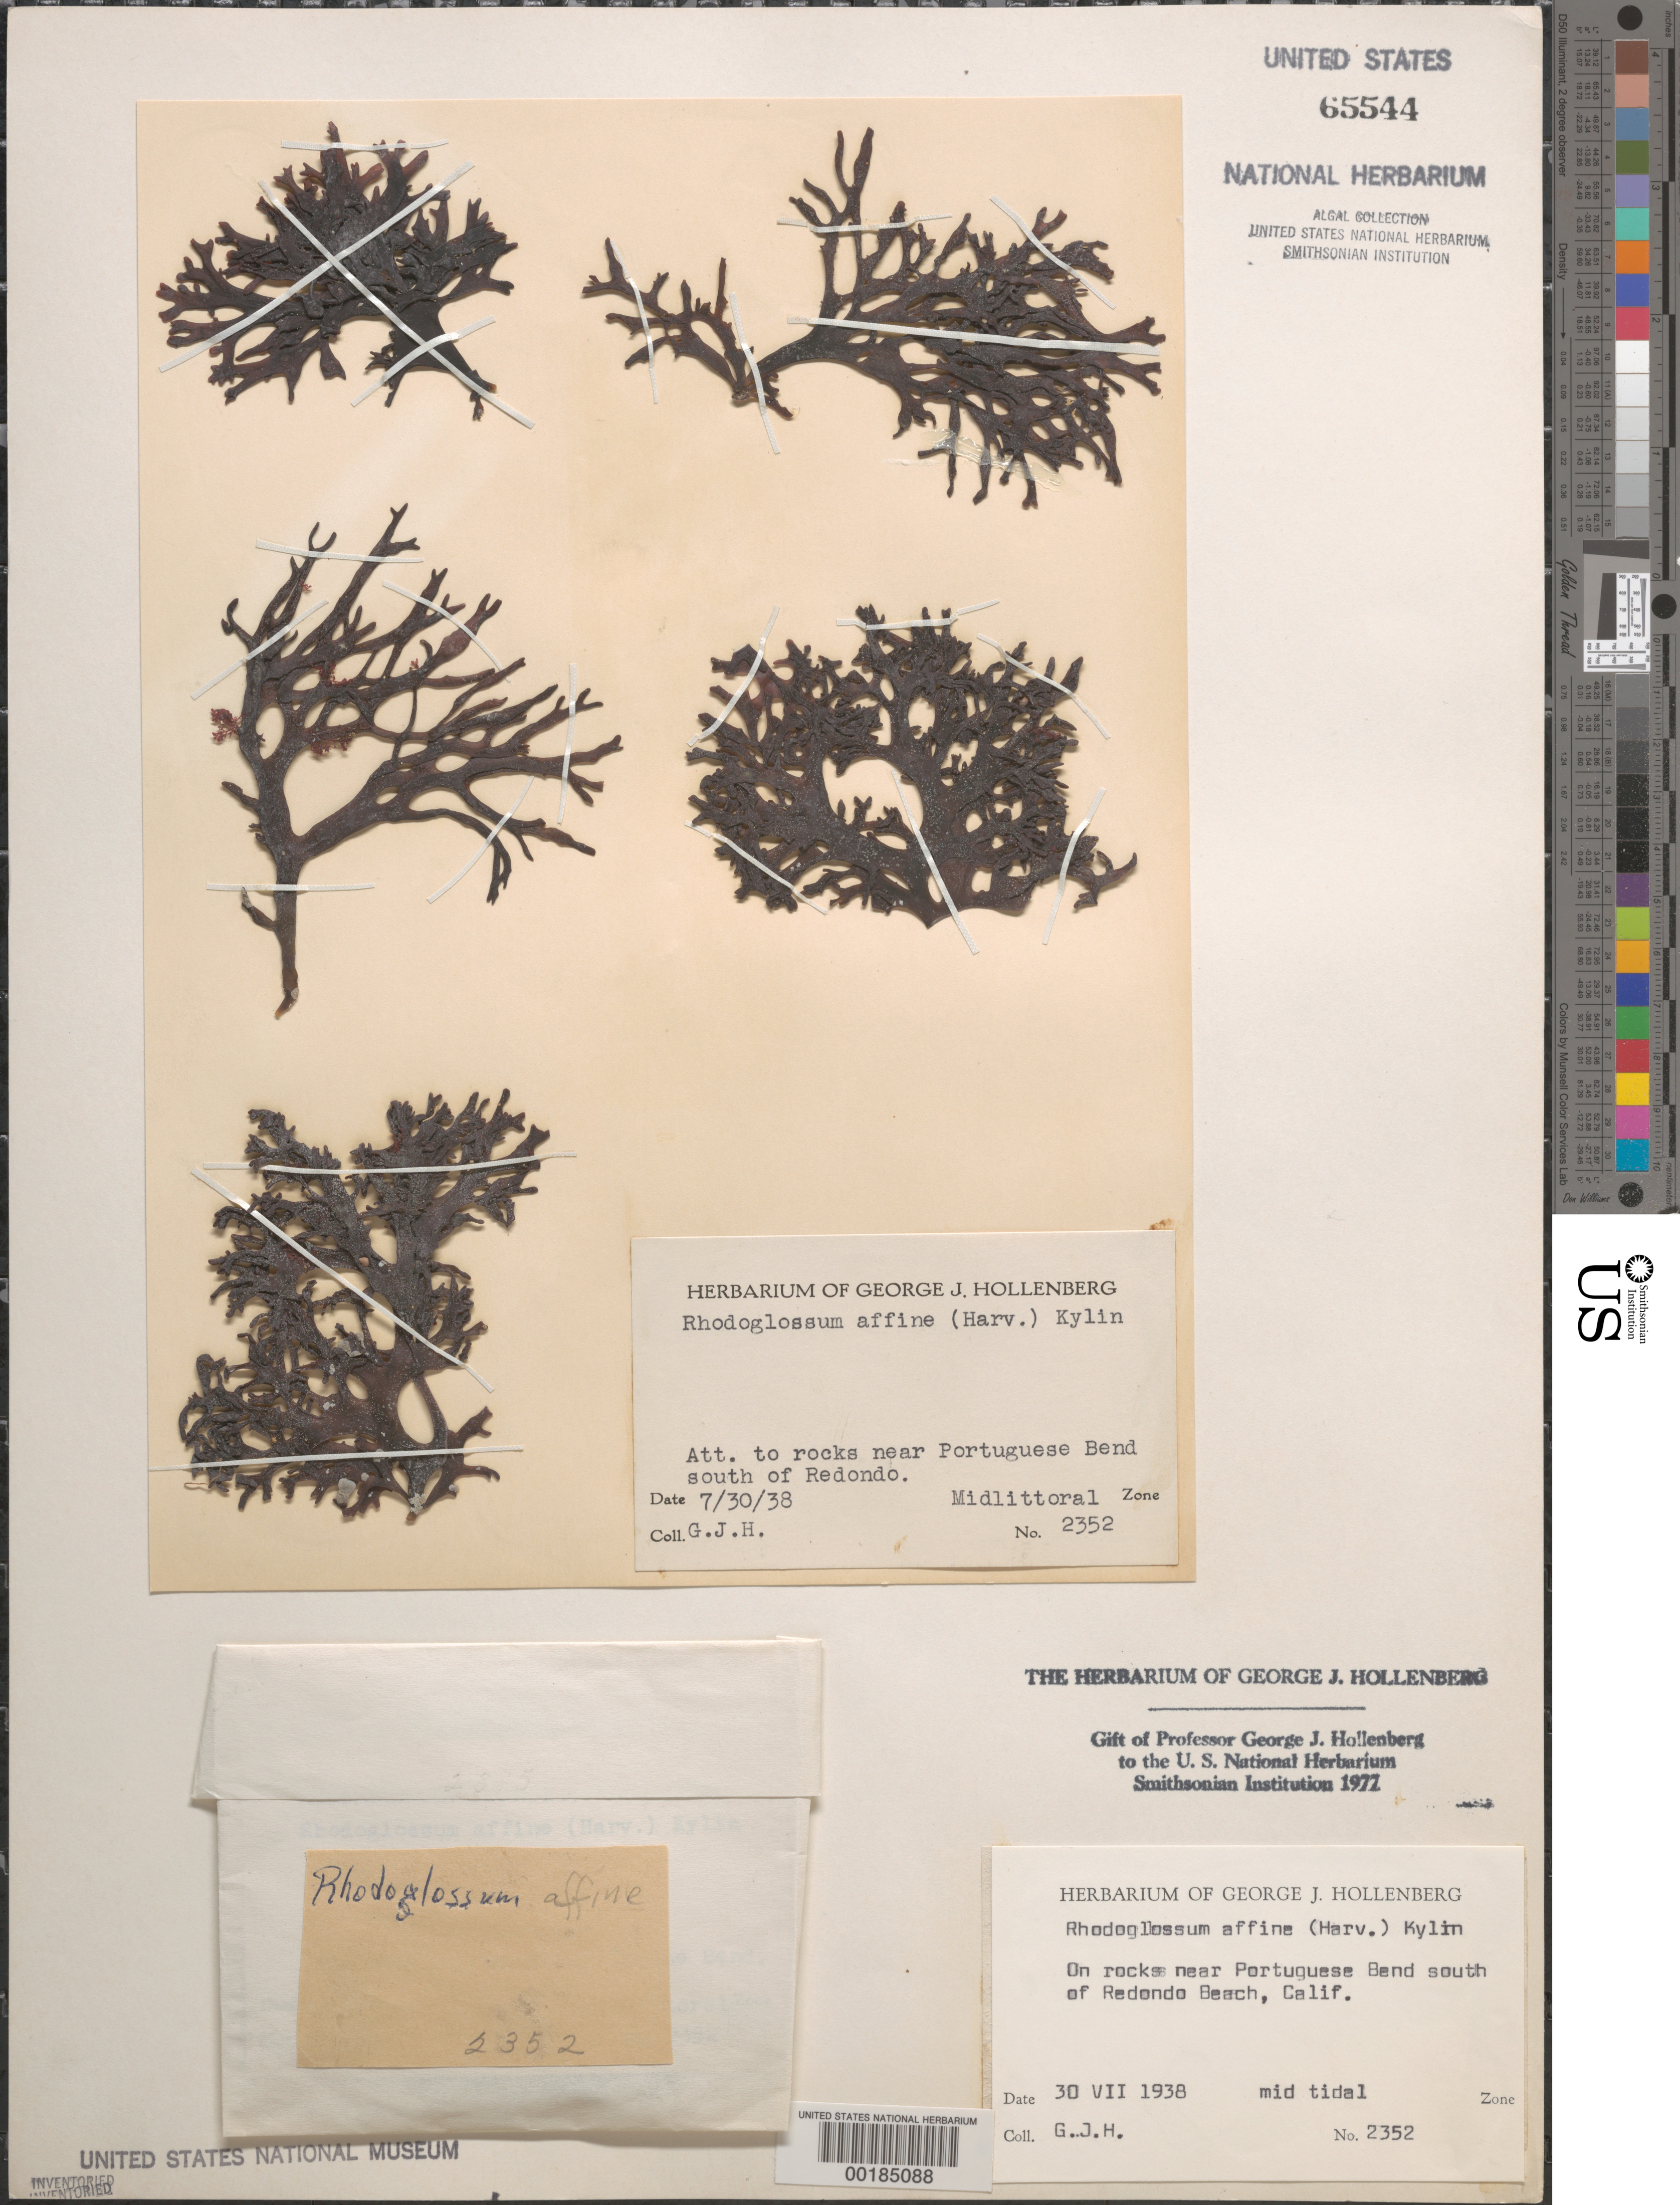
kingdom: Plantae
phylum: Rhodophyta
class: Florideophyceae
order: Gigartinales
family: Gigartinaceae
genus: Mazzaella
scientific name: Mazzaella affinis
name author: (Harvey) Fredericq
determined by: Algae name updating Project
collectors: G. Hollenberg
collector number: GJH 2352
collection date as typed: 30 Jul 1938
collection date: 1938-07-30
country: United States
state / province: California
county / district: Los Angeles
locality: Near Portuguese Bend, south of Redondo Beach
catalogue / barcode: US 65544